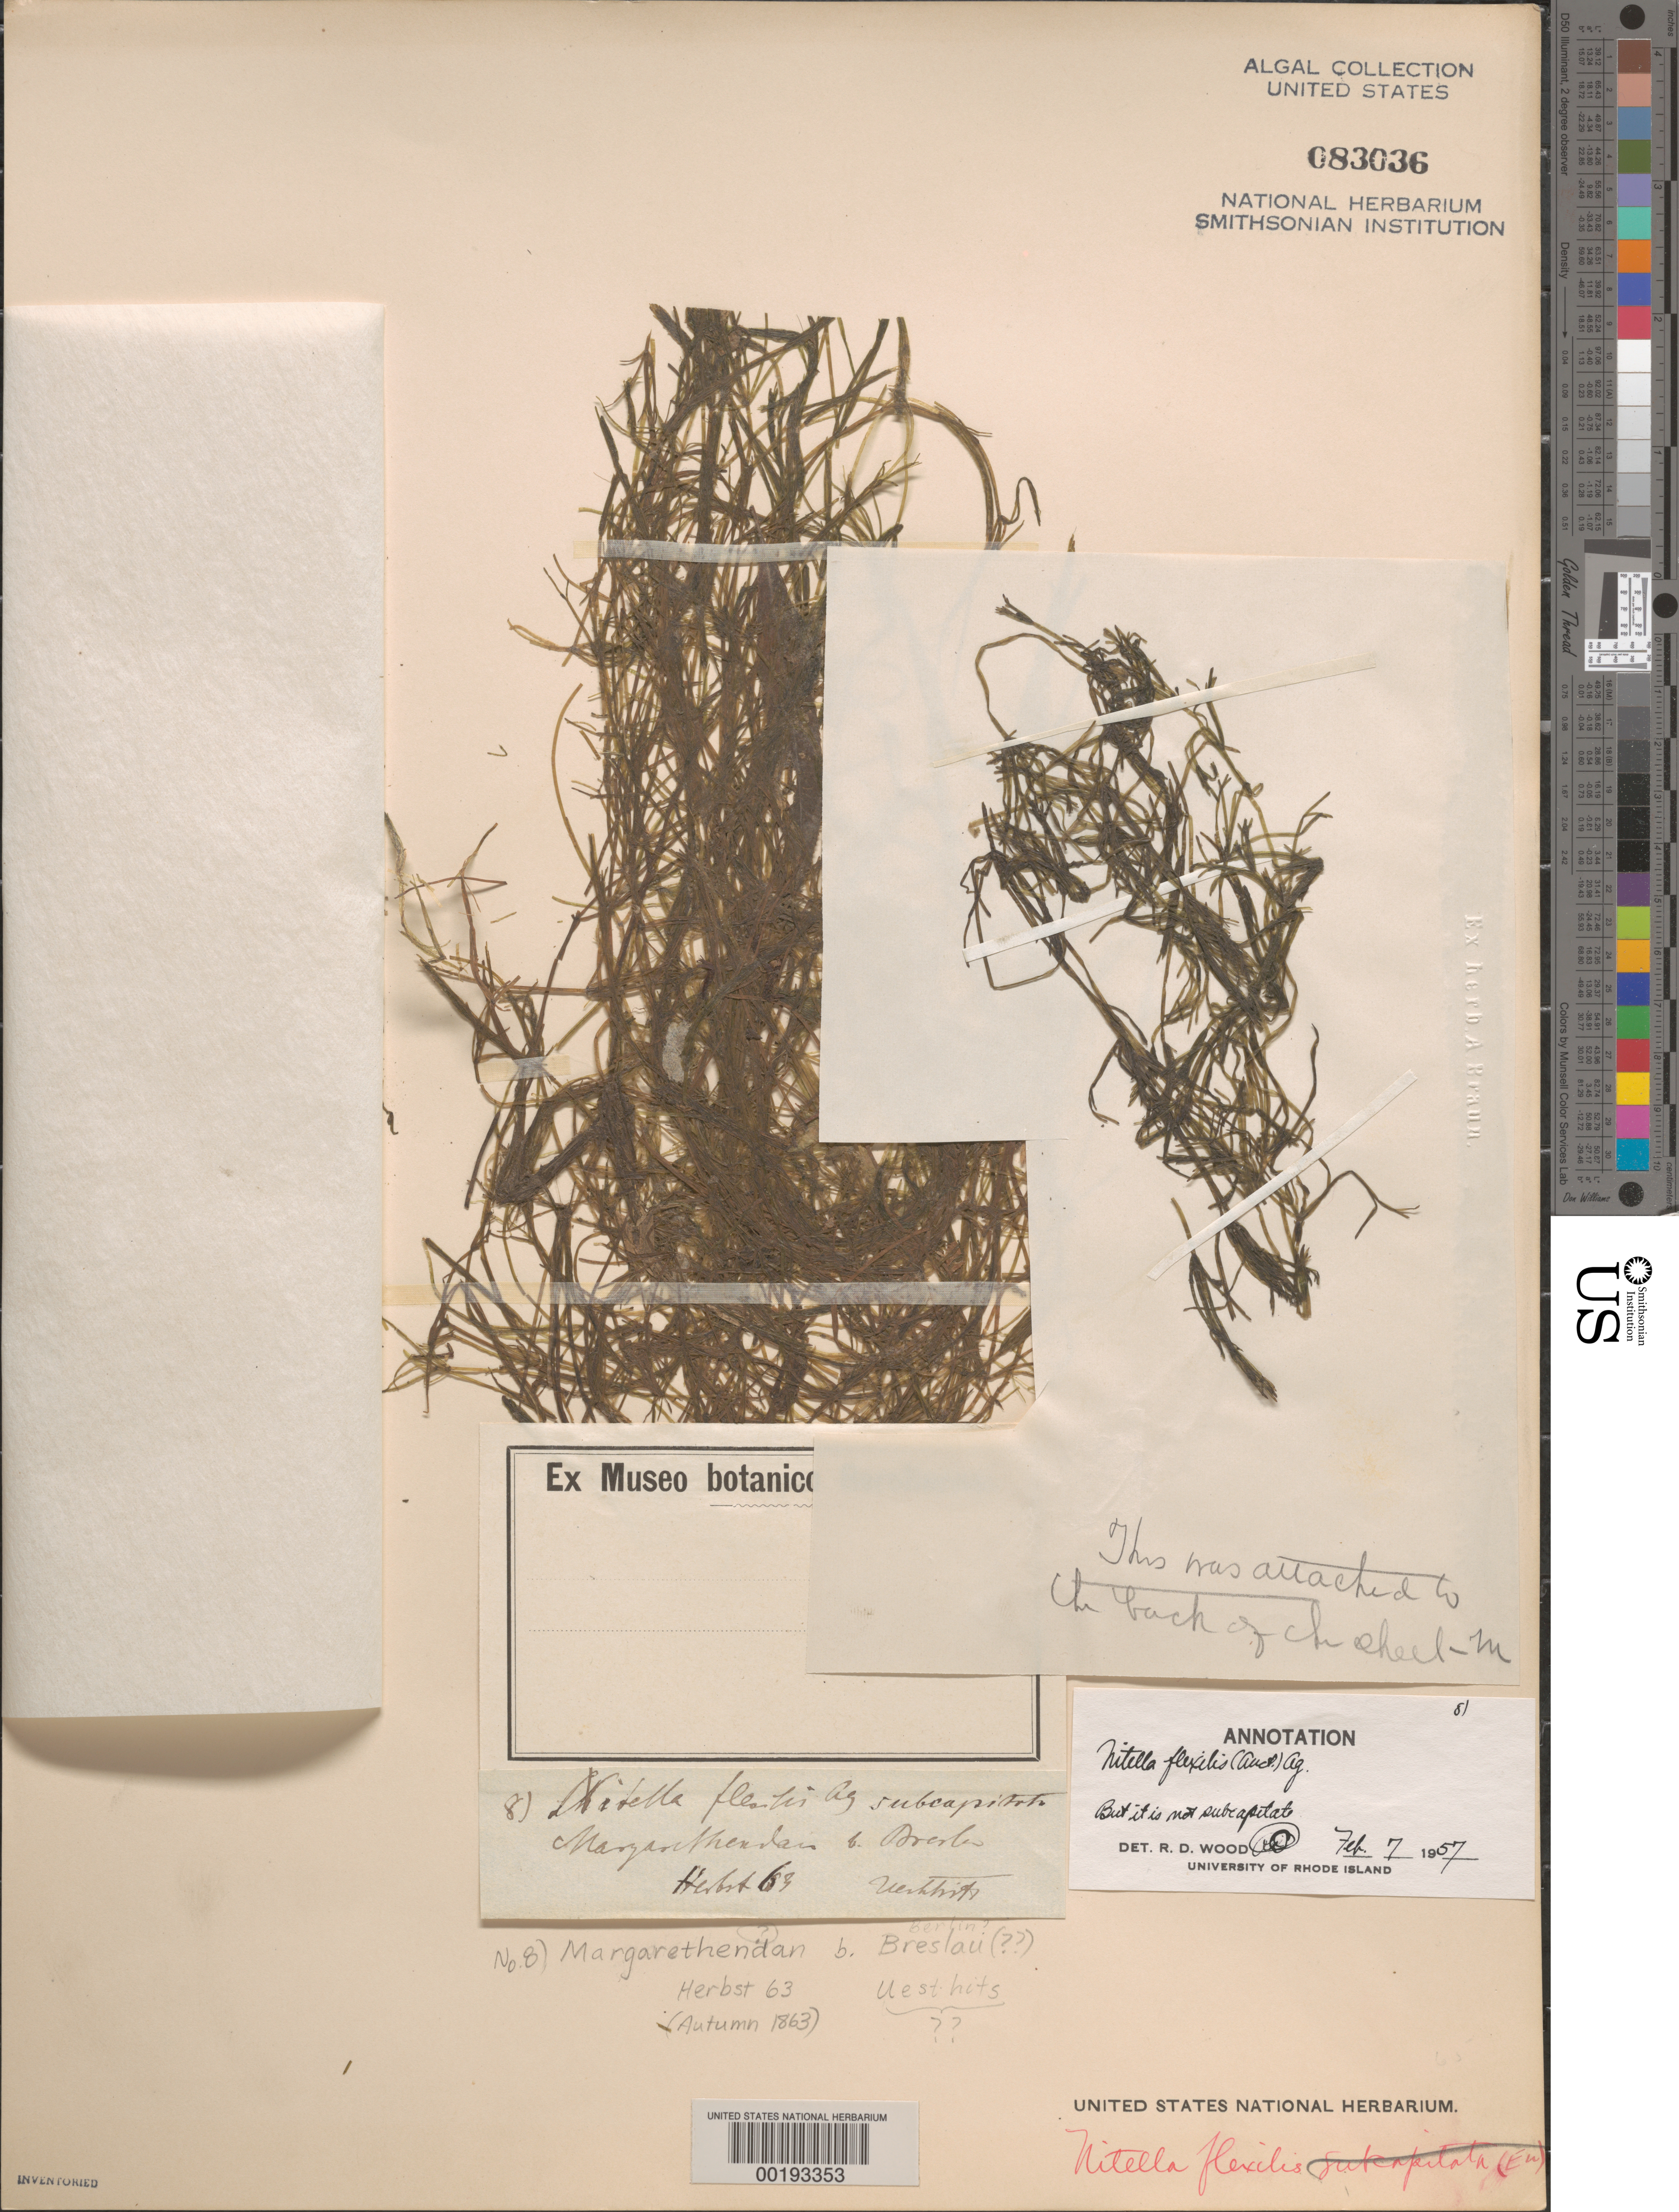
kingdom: Plantae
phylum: Charophyta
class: Charophyceae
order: Charales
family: Characeae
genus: Nitella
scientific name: Nitella flexilis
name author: (L.) C. Agardh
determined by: Wood, R. D.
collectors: -. Uestsits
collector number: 8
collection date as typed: Fal 1863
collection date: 1863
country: Germany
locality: Margarethendan, near berlin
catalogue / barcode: US 83036